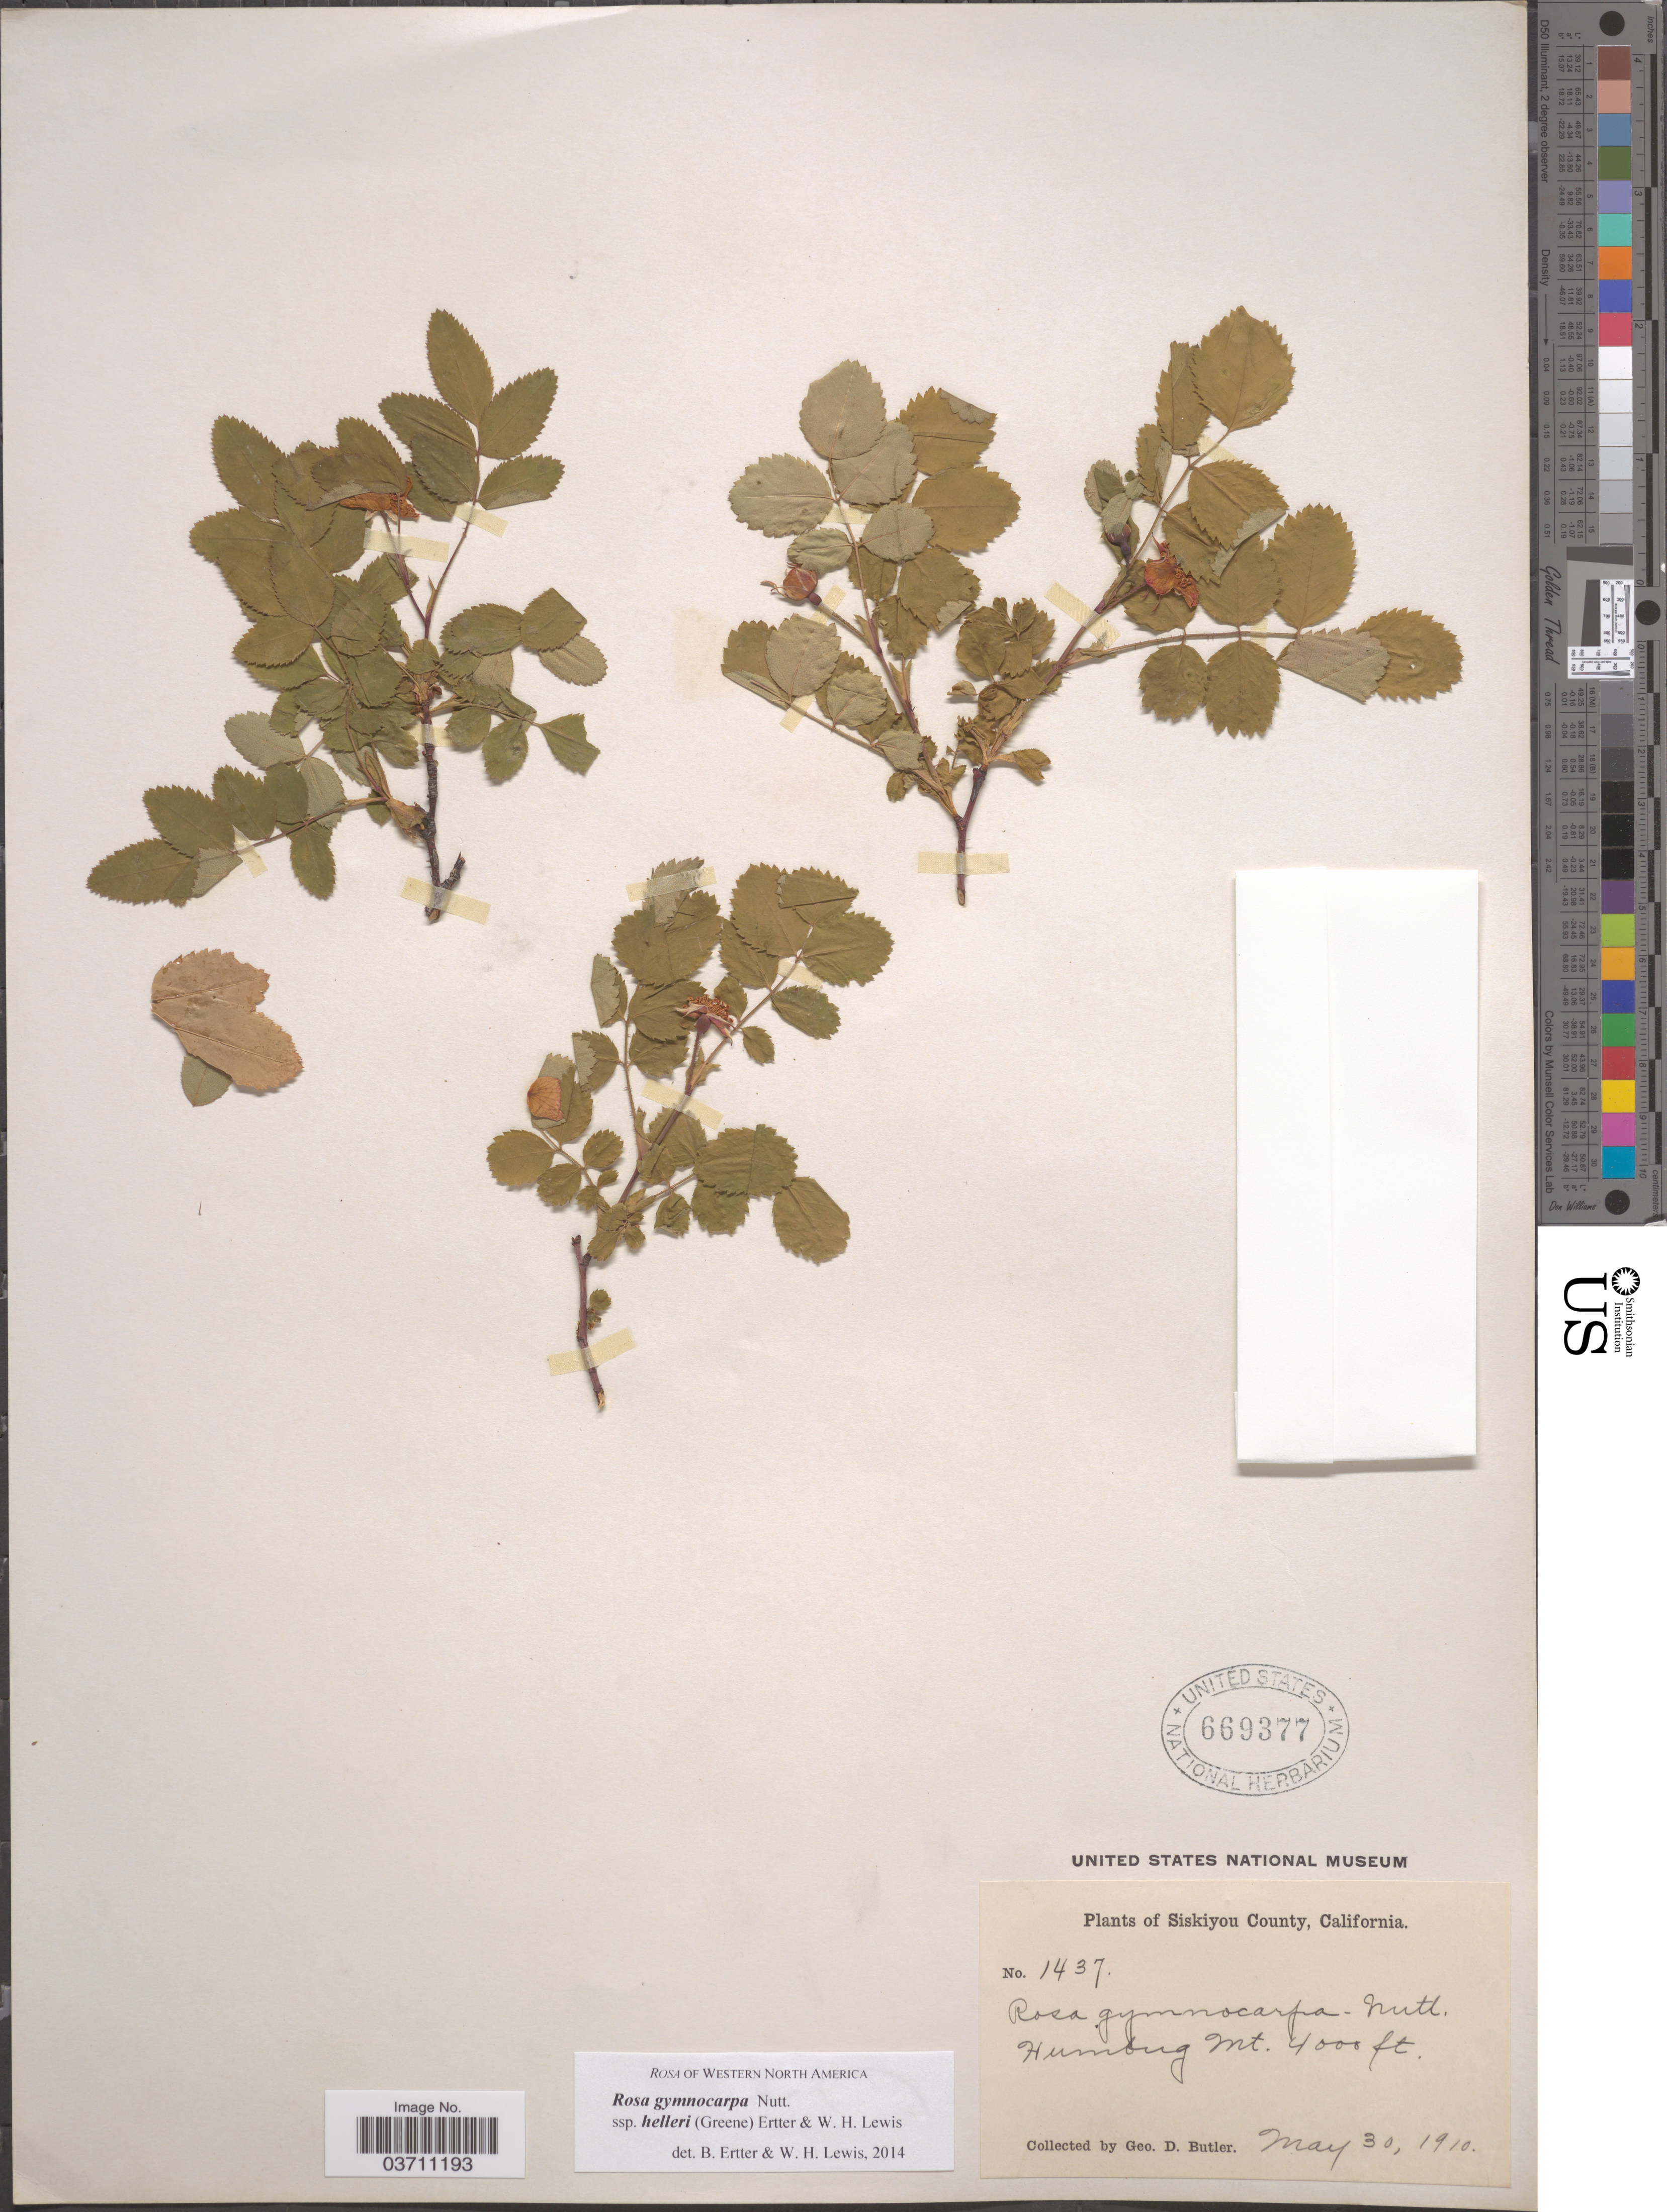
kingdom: Plantae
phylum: Tracheophyta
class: Magnoliopsida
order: Rosales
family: Rosaceae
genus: Rosa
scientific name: Rosa gymnocarpa subsp. helleri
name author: (Greene) Ertter & W.H. Lewis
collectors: G. D. Butler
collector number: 1437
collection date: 1910-05-30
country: United States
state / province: California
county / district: Siskiyou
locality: Siskiyou County. Humbug Mt.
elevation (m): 1219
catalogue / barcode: US 669377